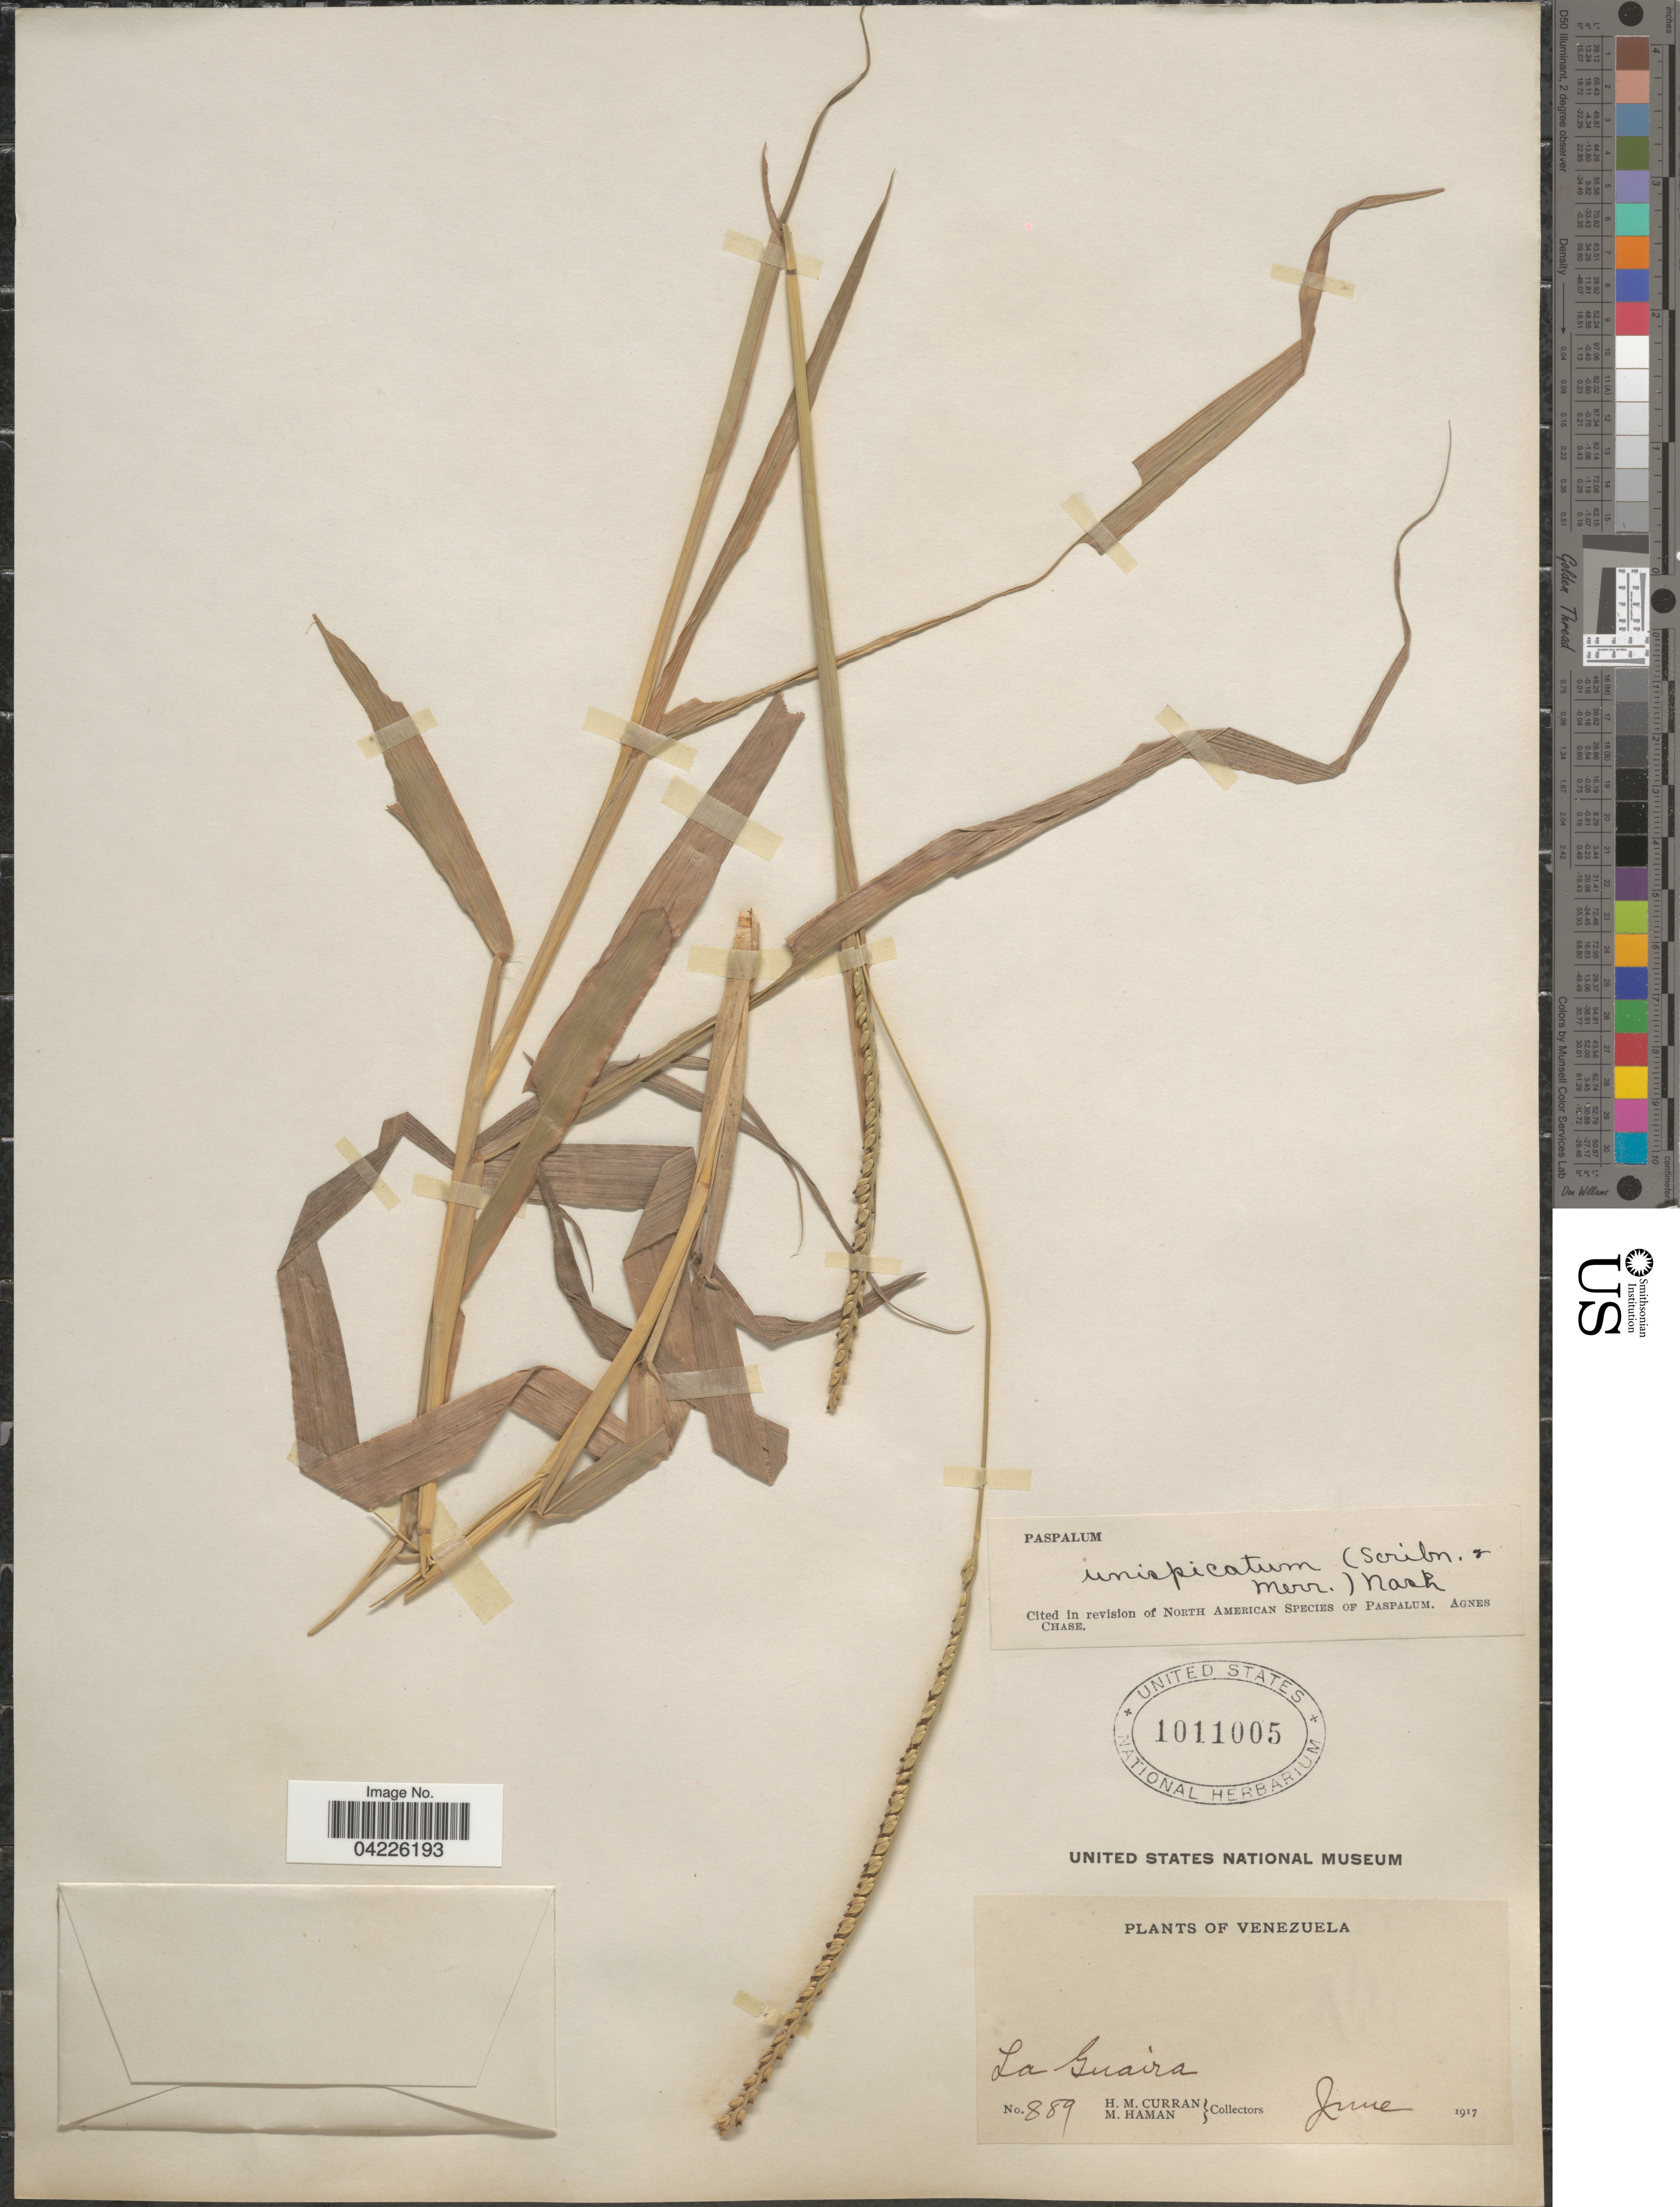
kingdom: Plantae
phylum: Tracheophyta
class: Liliopsida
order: Poales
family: Poaceae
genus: Paspalum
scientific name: Paspalum unispicatum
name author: (Scribn. & Merr.) Nash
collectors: H. M. Curran & M. Haman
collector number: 889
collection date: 1917-06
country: Venezuela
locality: La Guaira.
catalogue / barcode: US 1011005